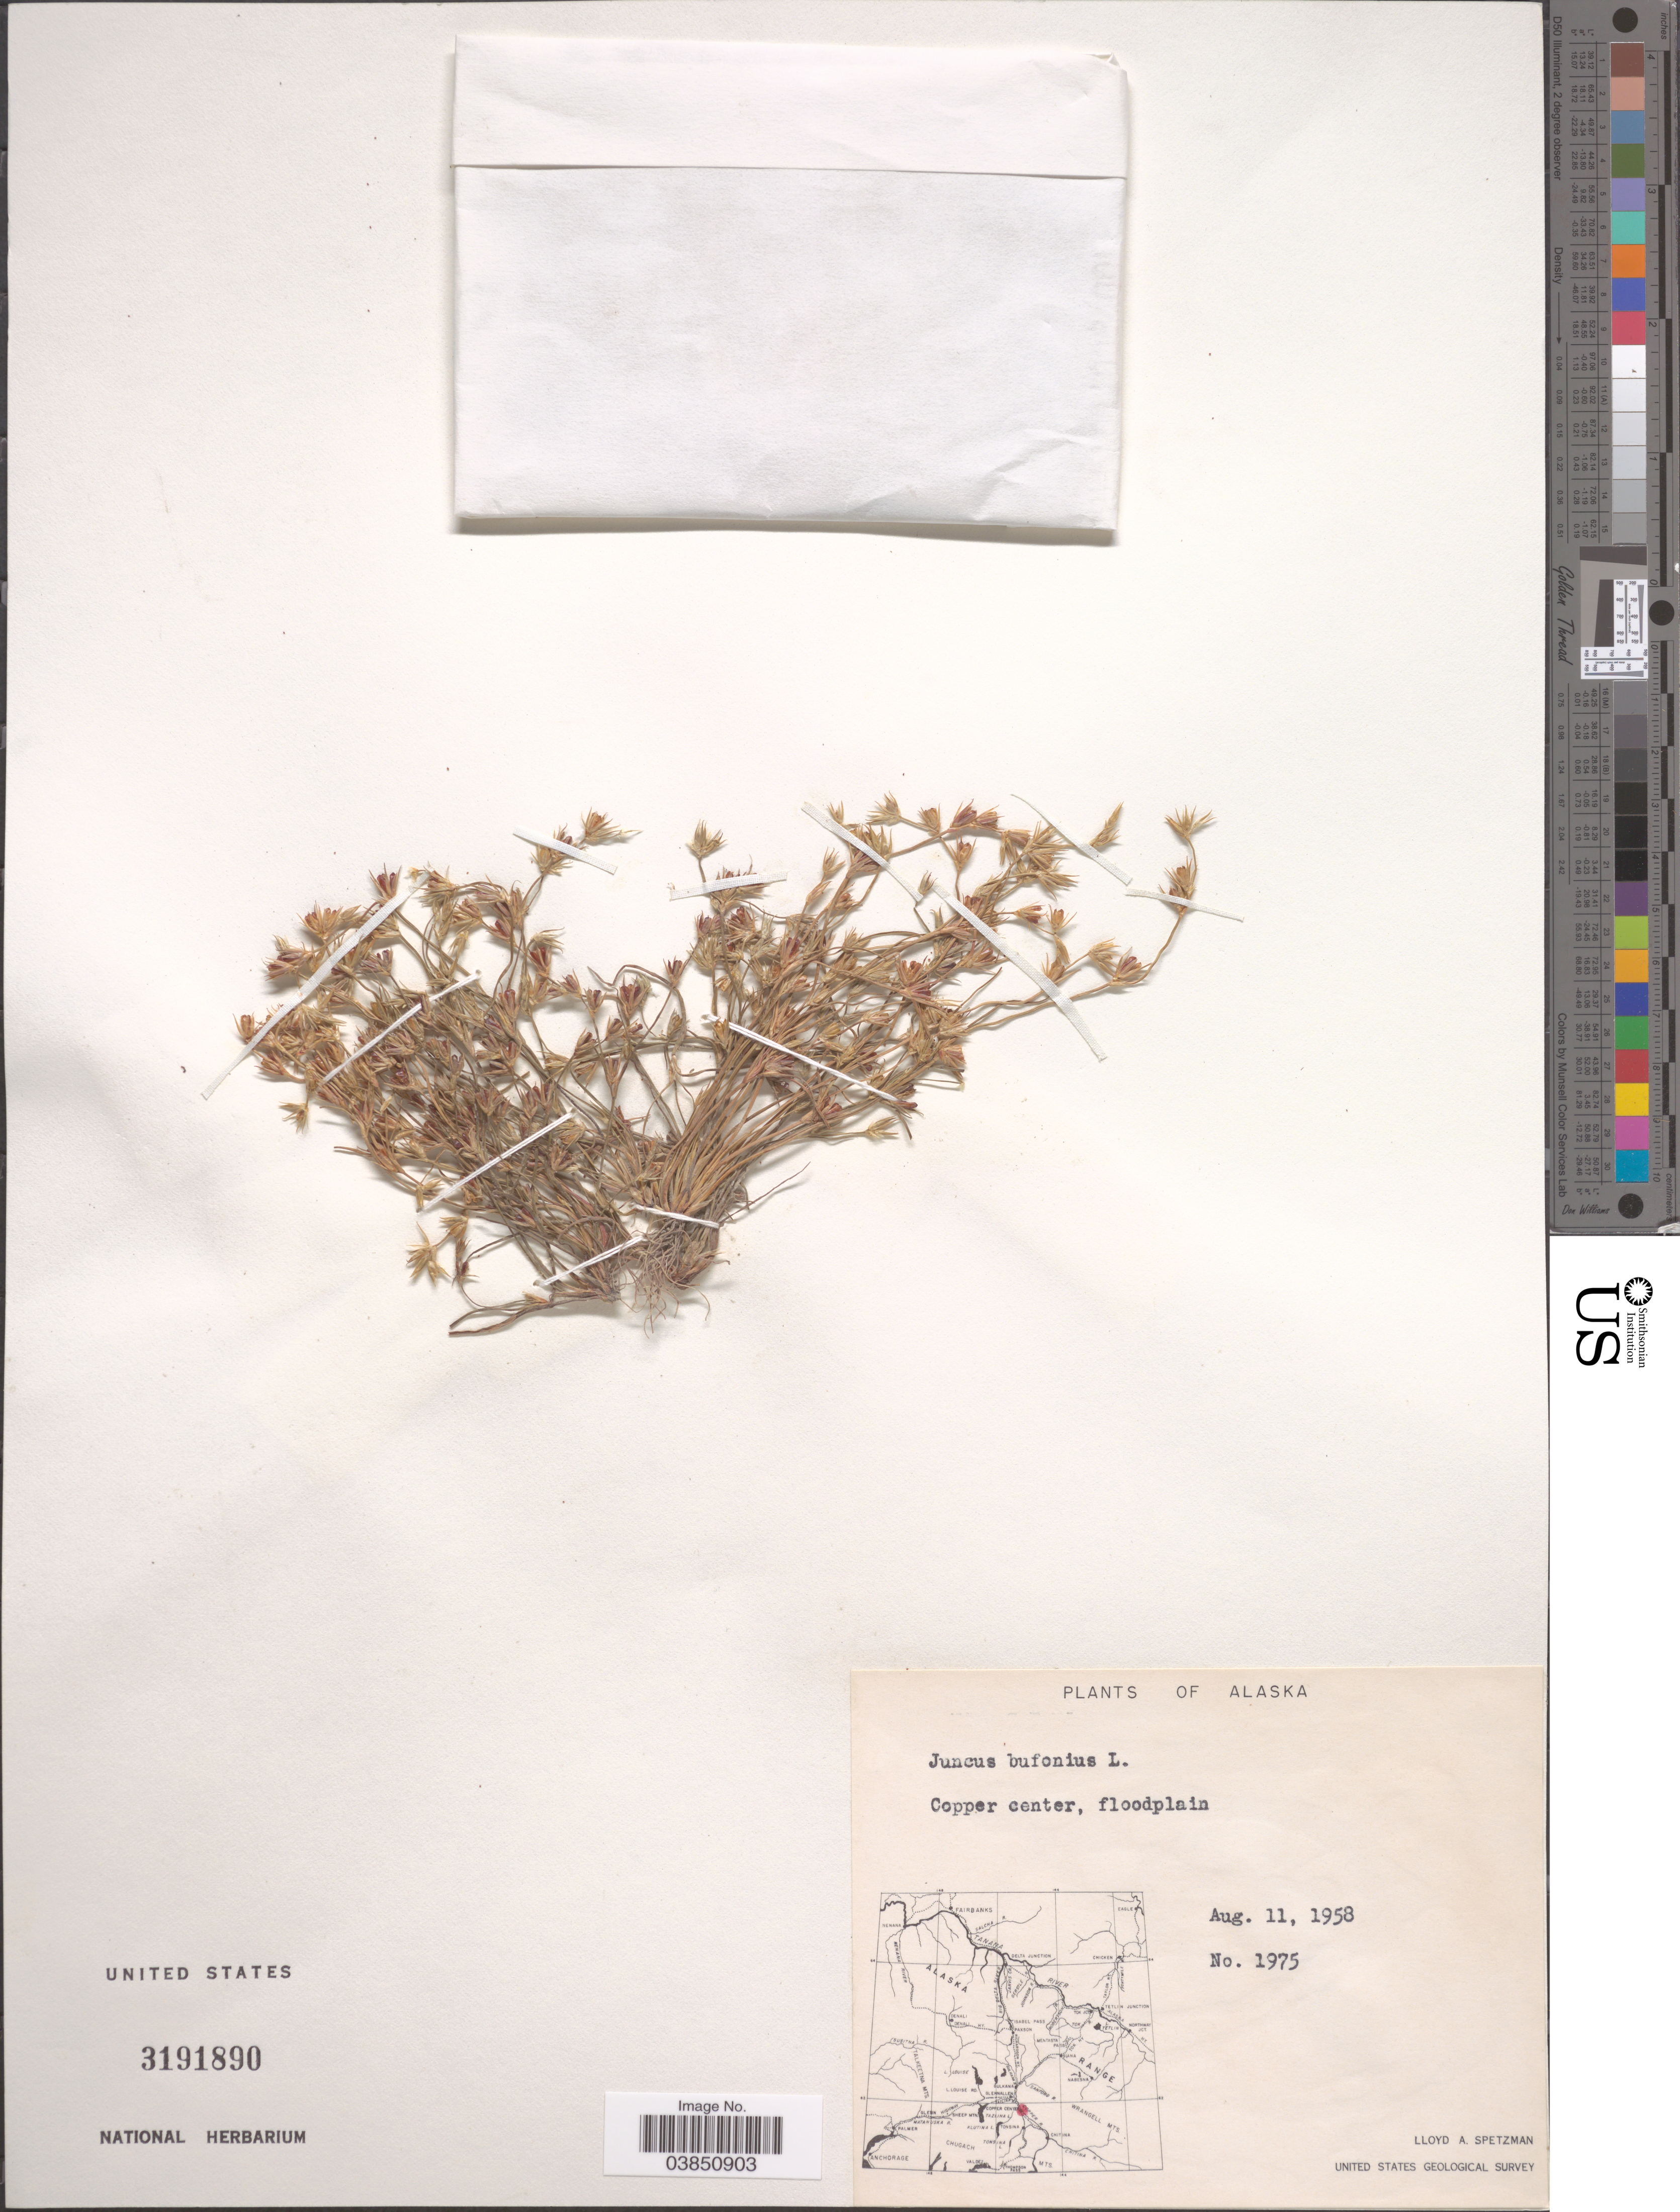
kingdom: Plantae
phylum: Tracheophyta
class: Liliopsida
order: Poales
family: Juncaceae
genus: Juncus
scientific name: Juncus bufonius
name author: L.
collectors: L. Spetzman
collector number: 1975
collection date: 1958-08-11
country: United States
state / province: Alaska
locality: Copper center, floodplain.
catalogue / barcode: US 3191890